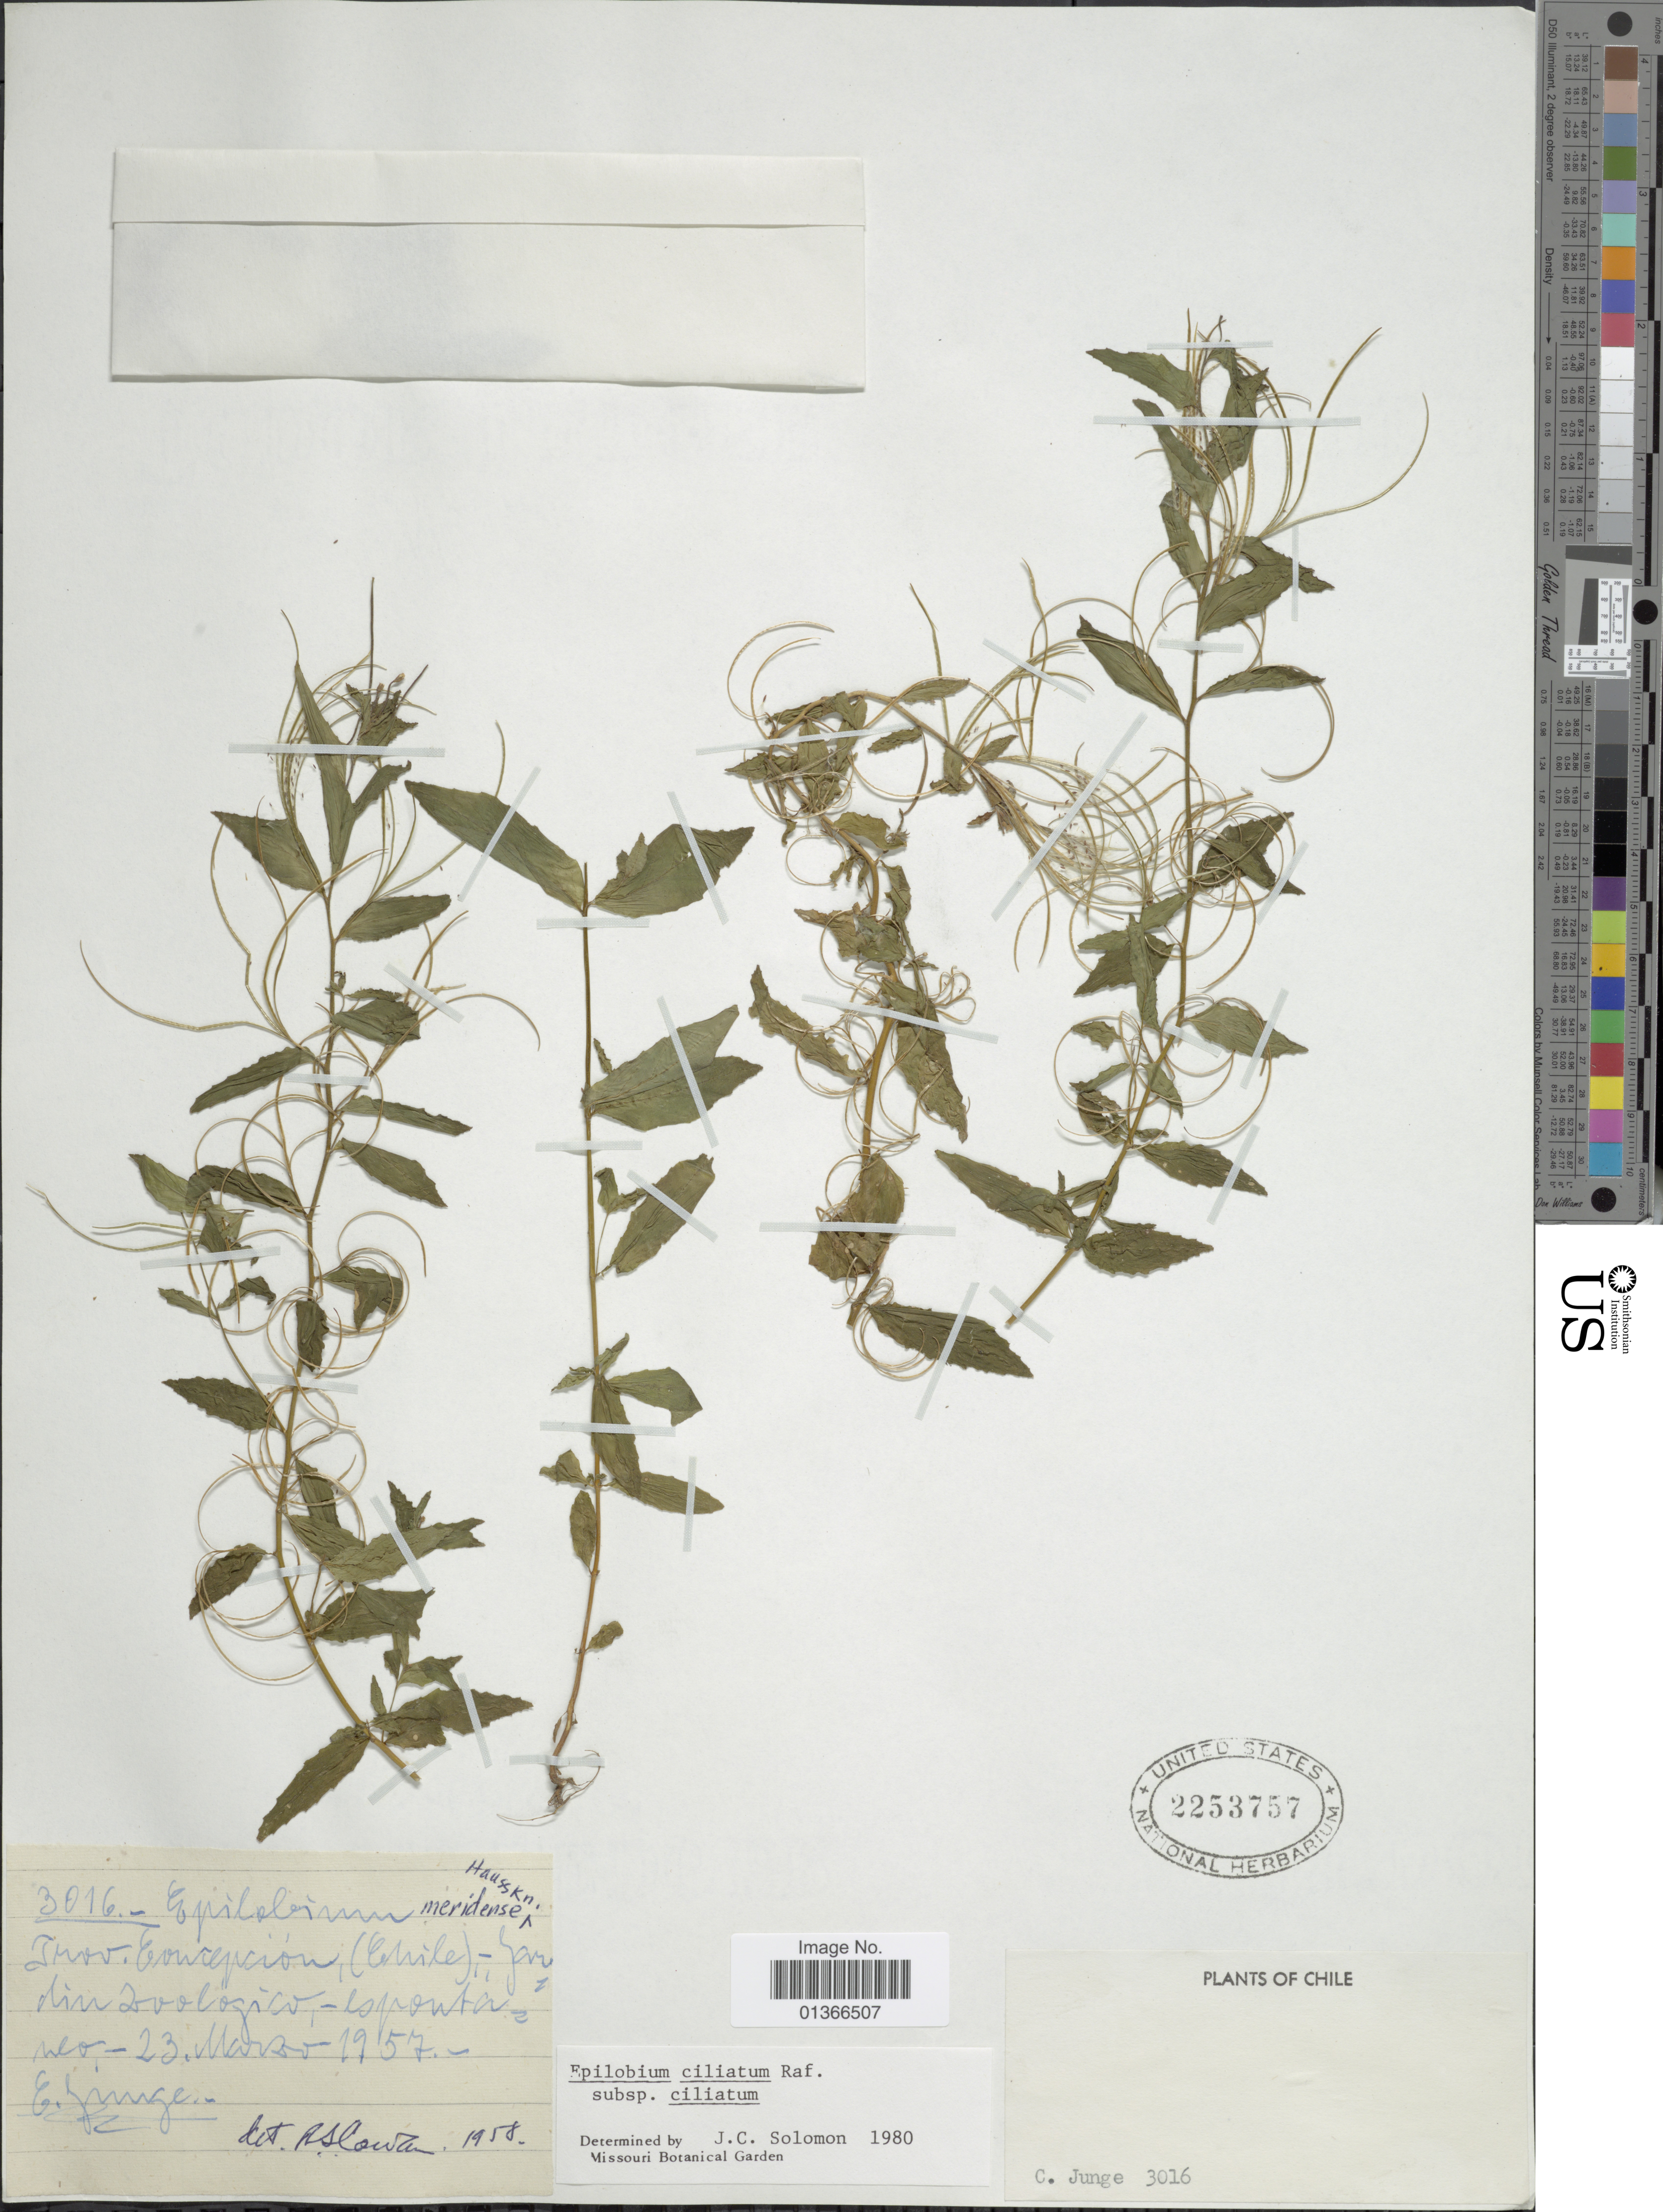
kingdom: Plantae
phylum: Tracheophyta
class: Magnoliopsida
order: Myrtales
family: Onagraceae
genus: Epilobium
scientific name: Epilobium ciliatum subsp. ciliatum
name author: Raf.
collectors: C. Junge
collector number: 3016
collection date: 1957-03-23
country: Chile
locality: Concepción, Jardin Zoologico.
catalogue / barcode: US 2253757